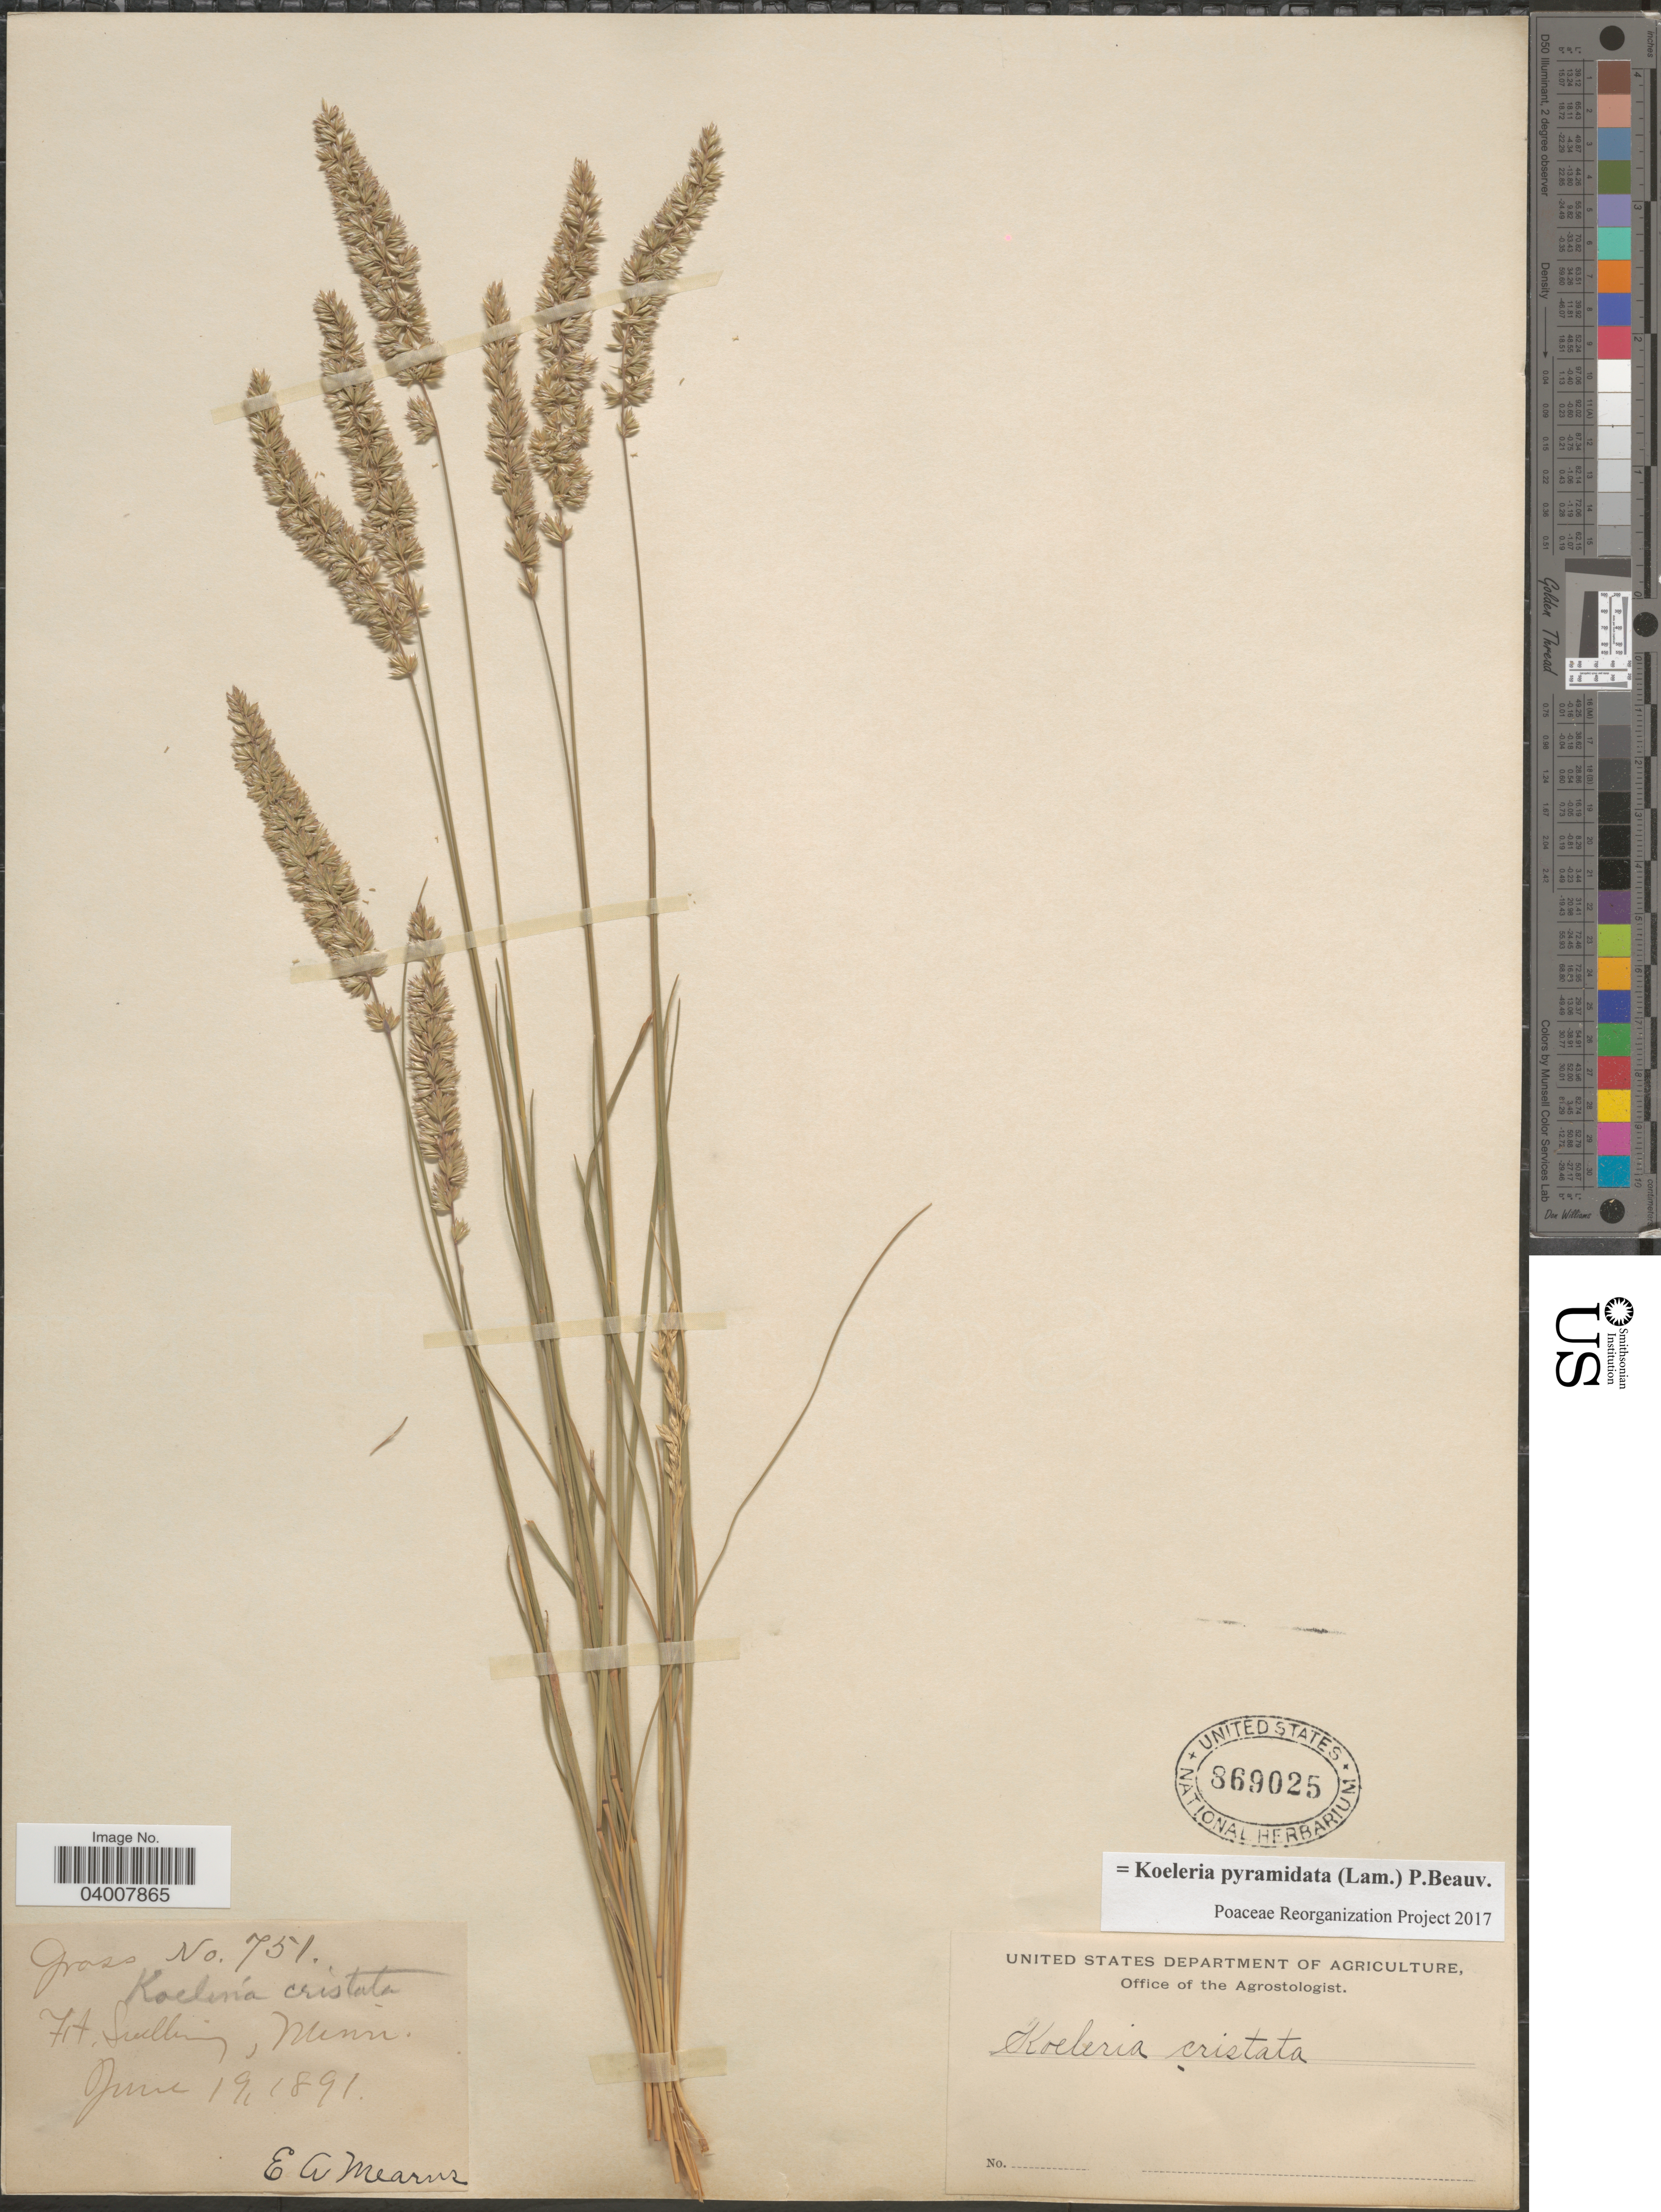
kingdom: Plantae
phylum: Tracheophyta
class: Liliopsida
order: Poales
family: Poaceae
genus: Koeleria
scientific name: Koeleria pyramidata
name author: (Lam.) P. Beauv.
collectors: E. A. Mearns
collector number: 751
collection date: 1891-06-19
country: United States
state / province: Minnesota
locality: Ft. Snelling.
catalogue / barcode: US 869025